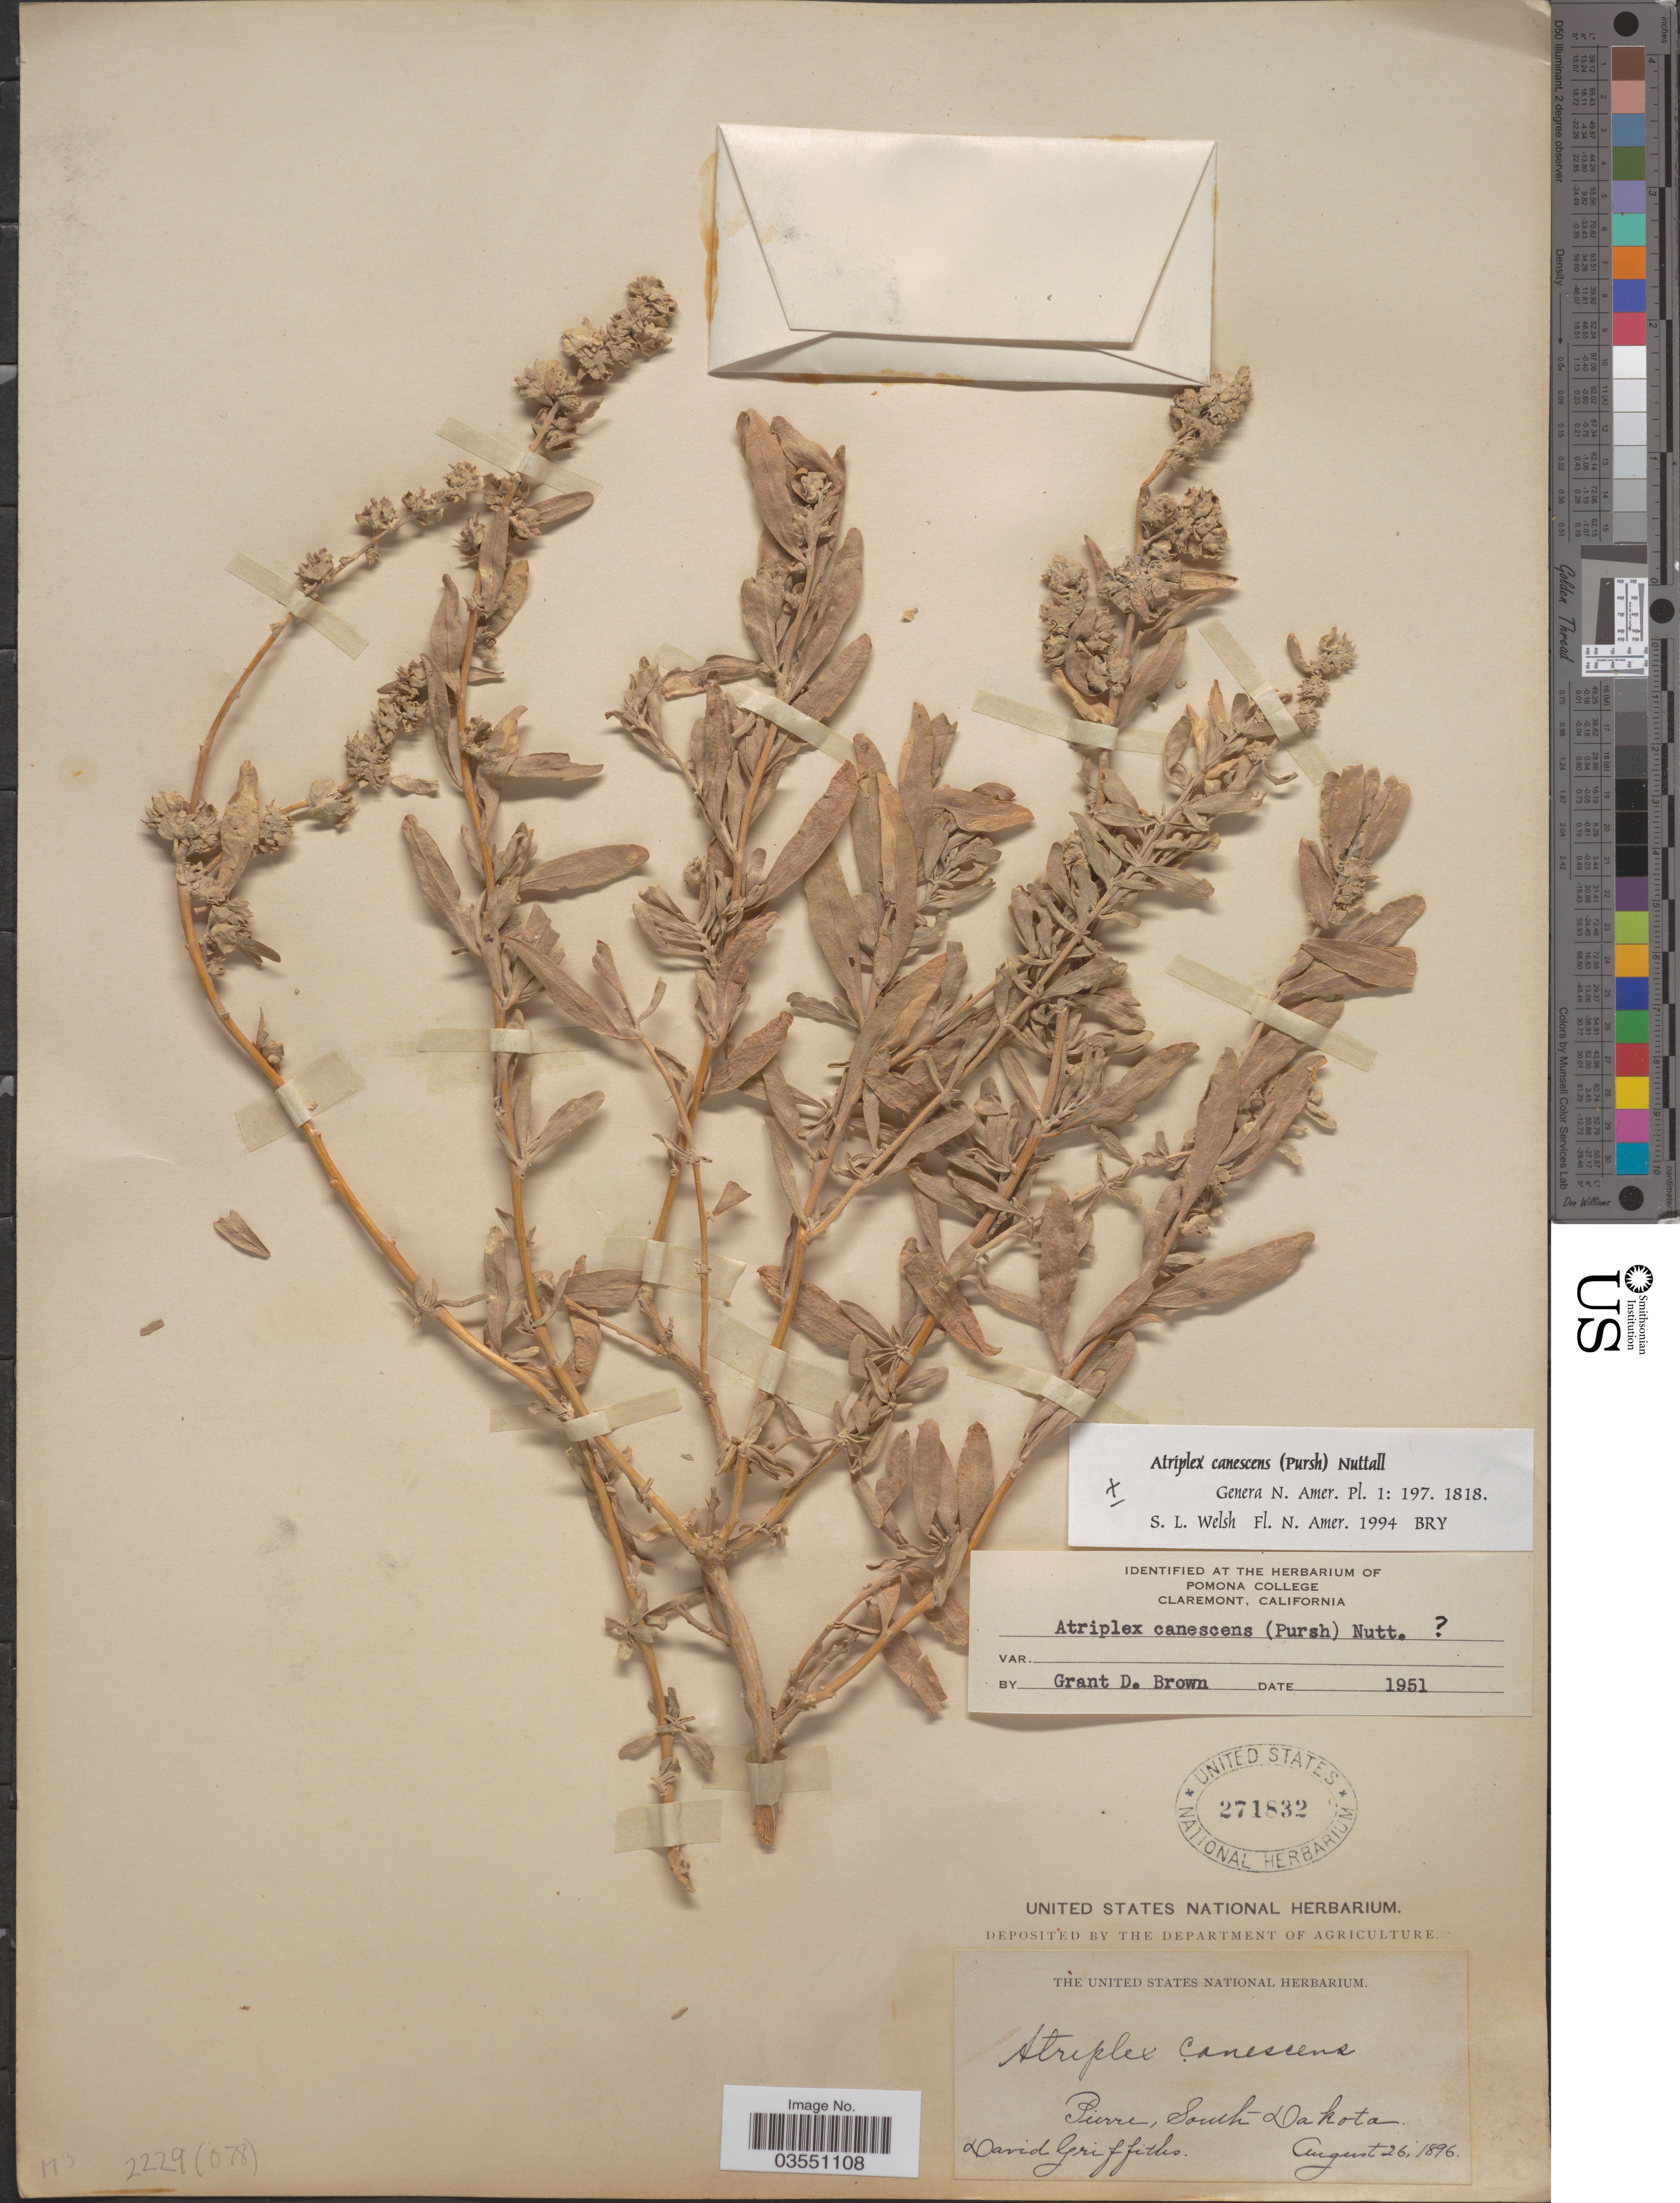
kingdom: Plantae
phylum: Tracheophyta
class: Magnoliopsida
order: Caryophyllales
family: Amaranthaceae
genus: Atriplex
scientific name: Atriplex canescens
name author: (Pursh) Nutt.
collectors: D. Griffiths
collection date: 1896-08-26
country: United States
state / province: South Dakota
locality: Pierre.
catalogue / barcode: US 271832